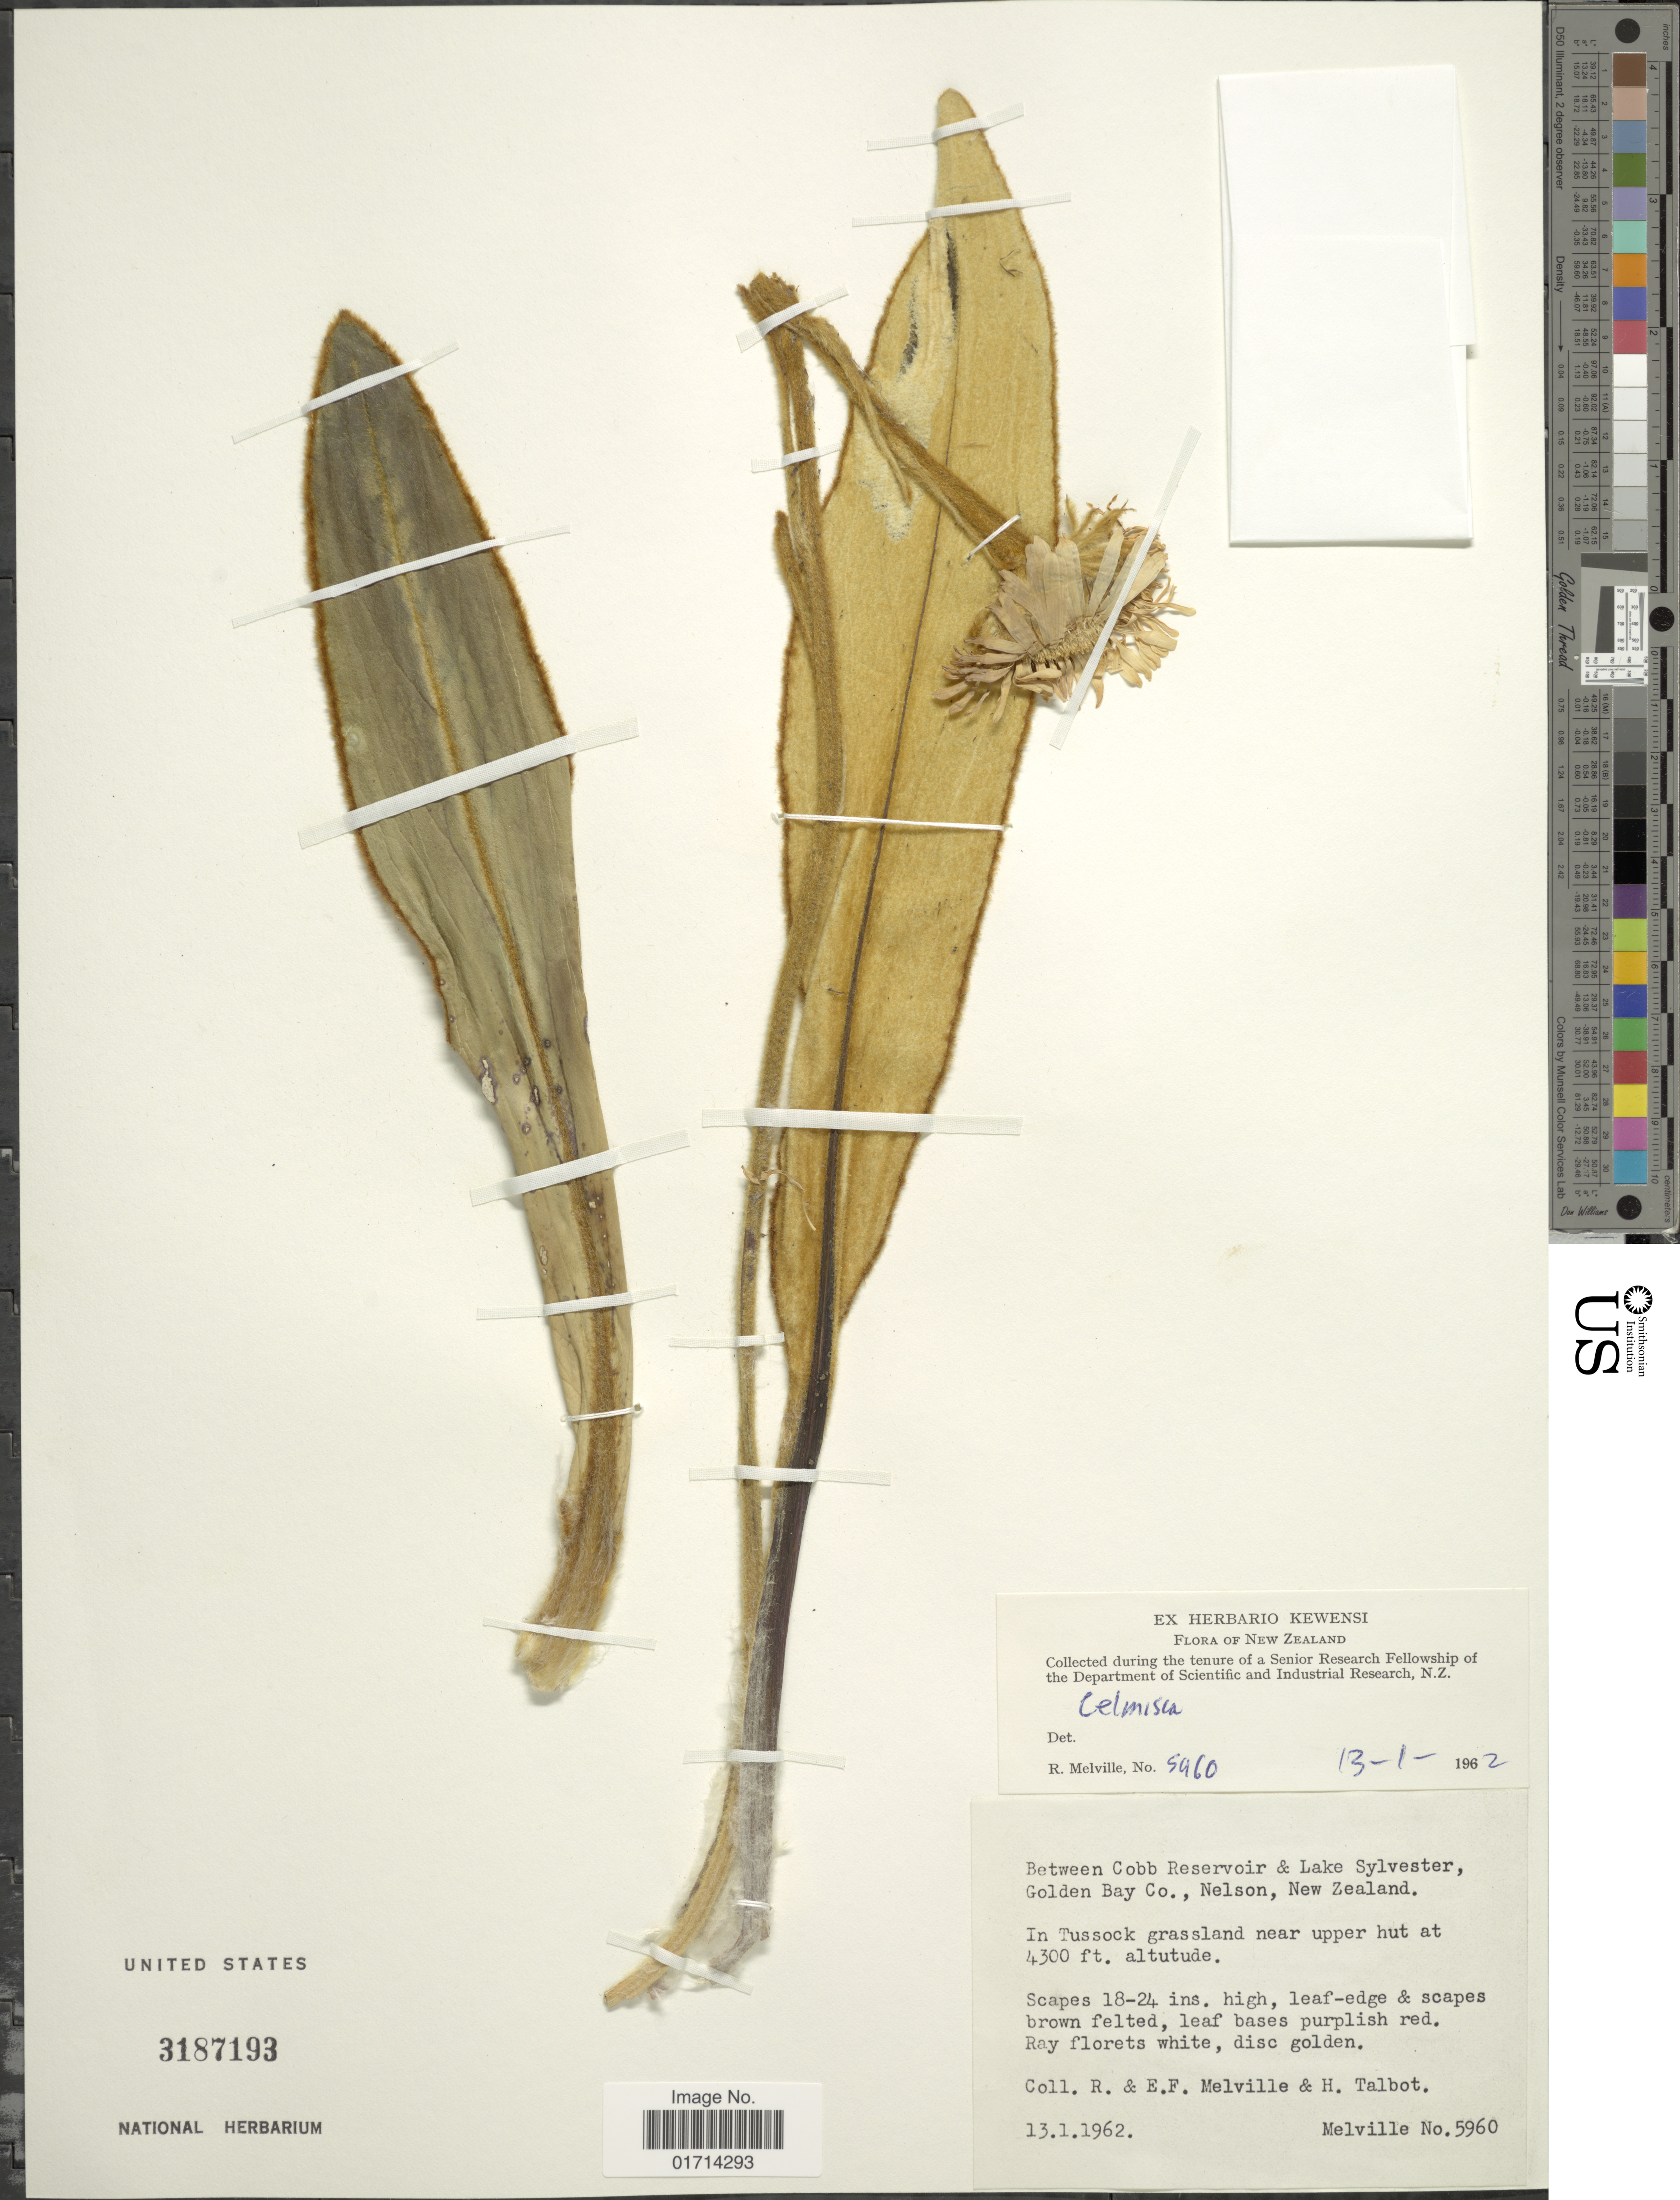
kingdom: Plantae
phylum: Tracheophyta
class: Magnoliopsida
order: Asterales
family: Asteraceae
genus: Celmisia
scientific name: Celmisia sp.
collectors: R. Melville, E. Melville & H. Talbot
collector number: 5960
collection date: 1962-01-13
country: New Zealand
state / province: Nelson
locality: Between Cobb Reservoir & Lake Sylvester, Golden Bay Co., Nelson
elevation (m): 1311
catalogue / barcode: US 3187193